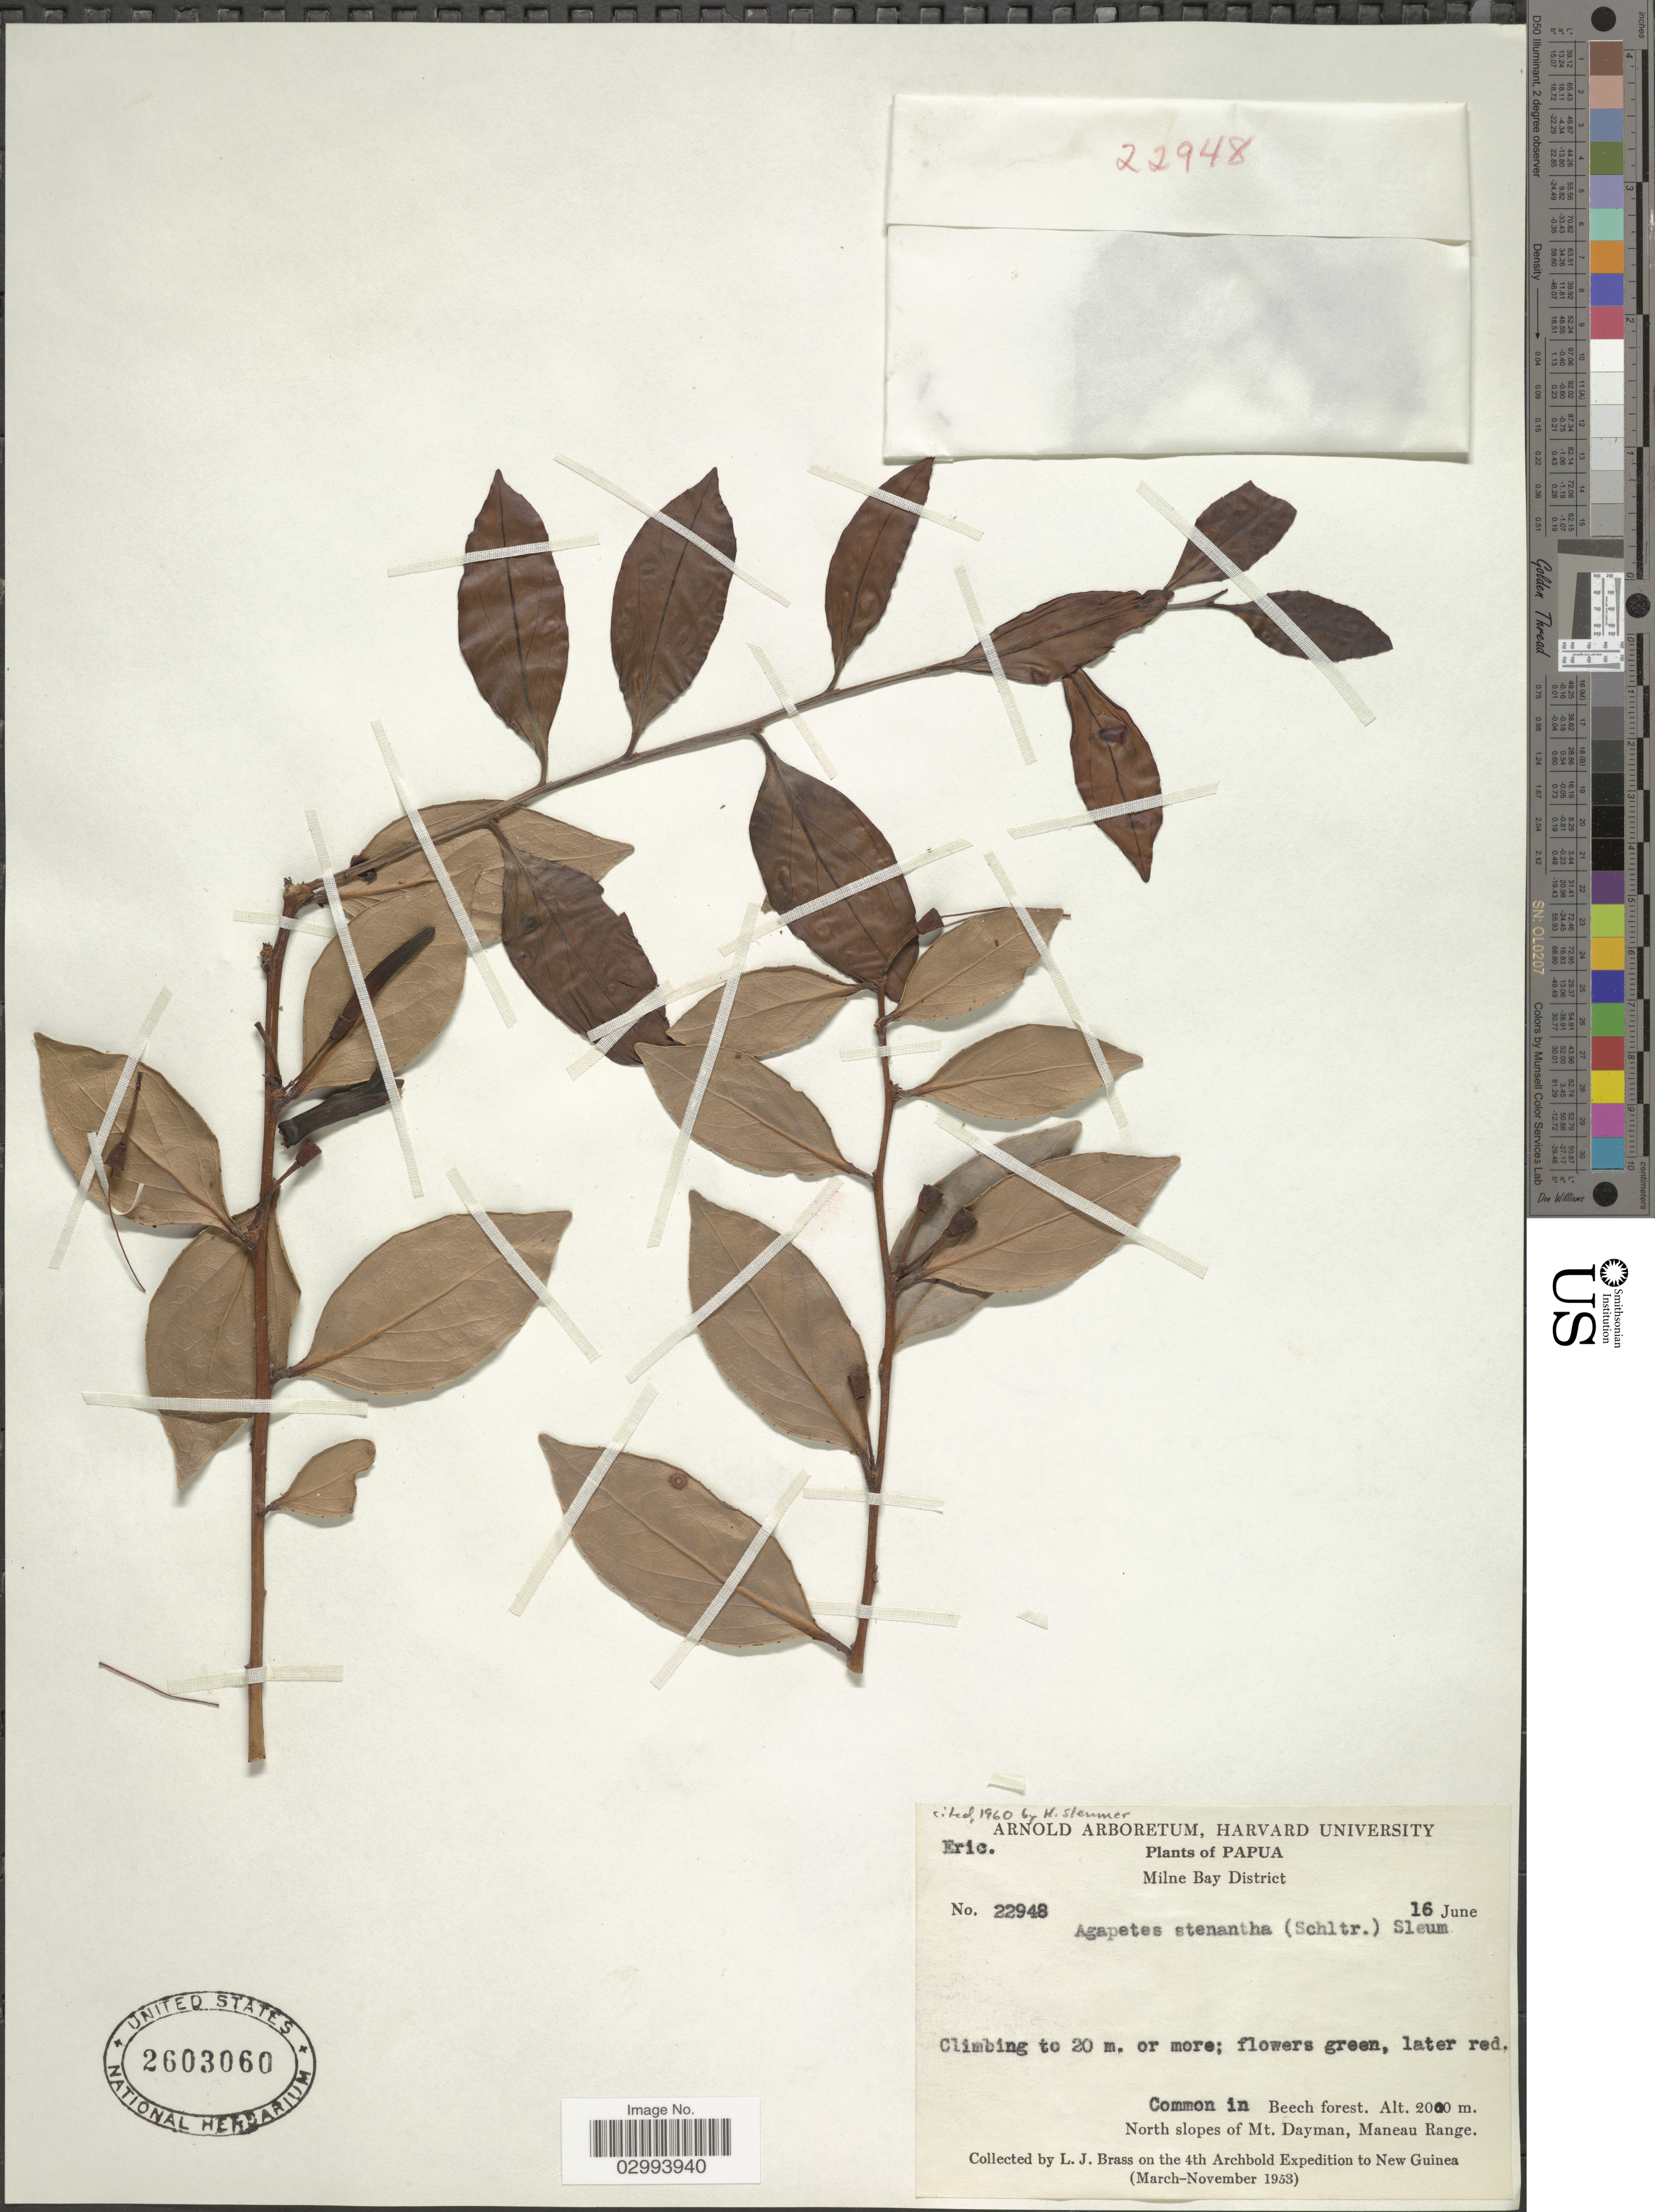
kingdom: Plantae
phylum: Tracheophyta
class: Magnoliopsida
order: Ericales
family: Ericaceae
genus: Agapetes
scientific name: Agapetes stenantha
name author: Rehder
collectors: L. J. Brass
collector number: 22948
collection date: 1953-06-16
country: Papua New Guinea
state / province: Milne Bay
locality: Papua. Milne Bay District. Common in Beech forest. North slopes of Mt. Dayman, Maneau Range. New Guinea.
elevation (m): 2000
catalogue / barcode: US 2603060